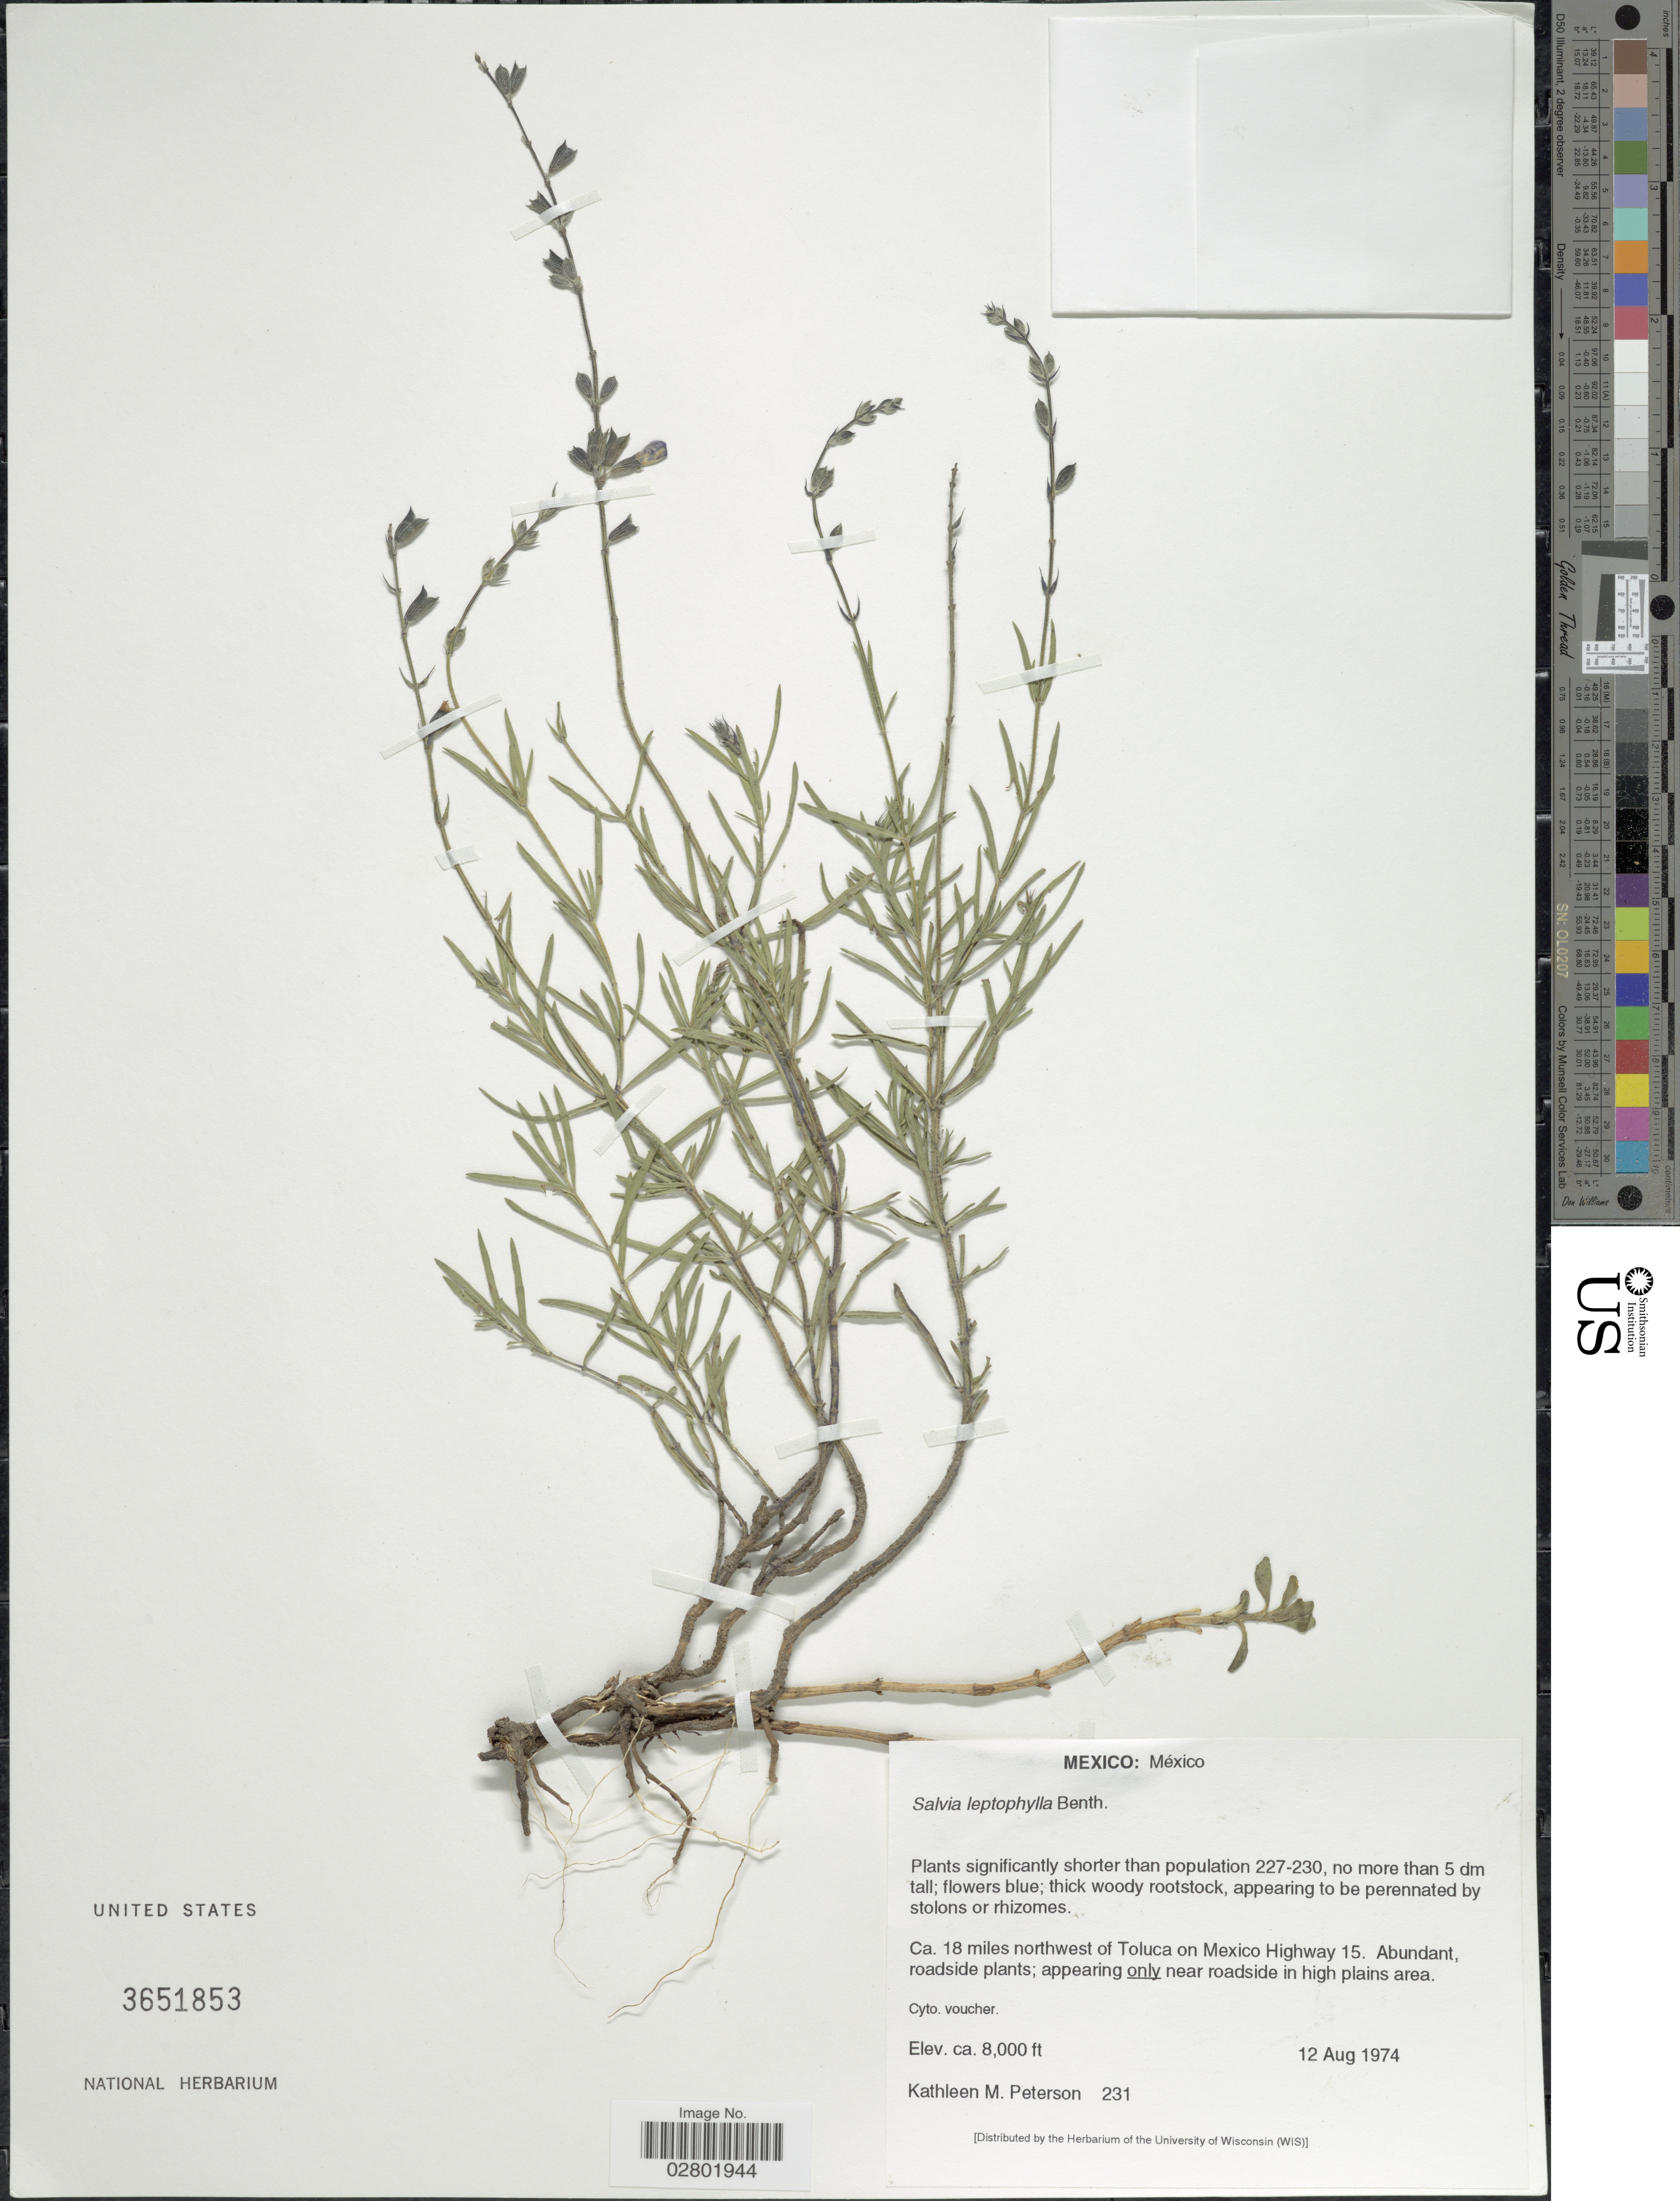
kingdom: Plantae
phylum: Tracheophyta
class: Magnoliopsida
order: Lamiales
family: Lamiaceae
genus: Salvia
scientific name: Salvia leptophylla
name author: Benth.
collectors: K. Peterson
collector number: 231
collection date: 1974-08-12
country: Mexico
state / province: México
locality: Ca. 18 miles northwest of Toluca on Mexico Highway 15.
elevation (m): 2438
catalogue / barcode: US 3651853